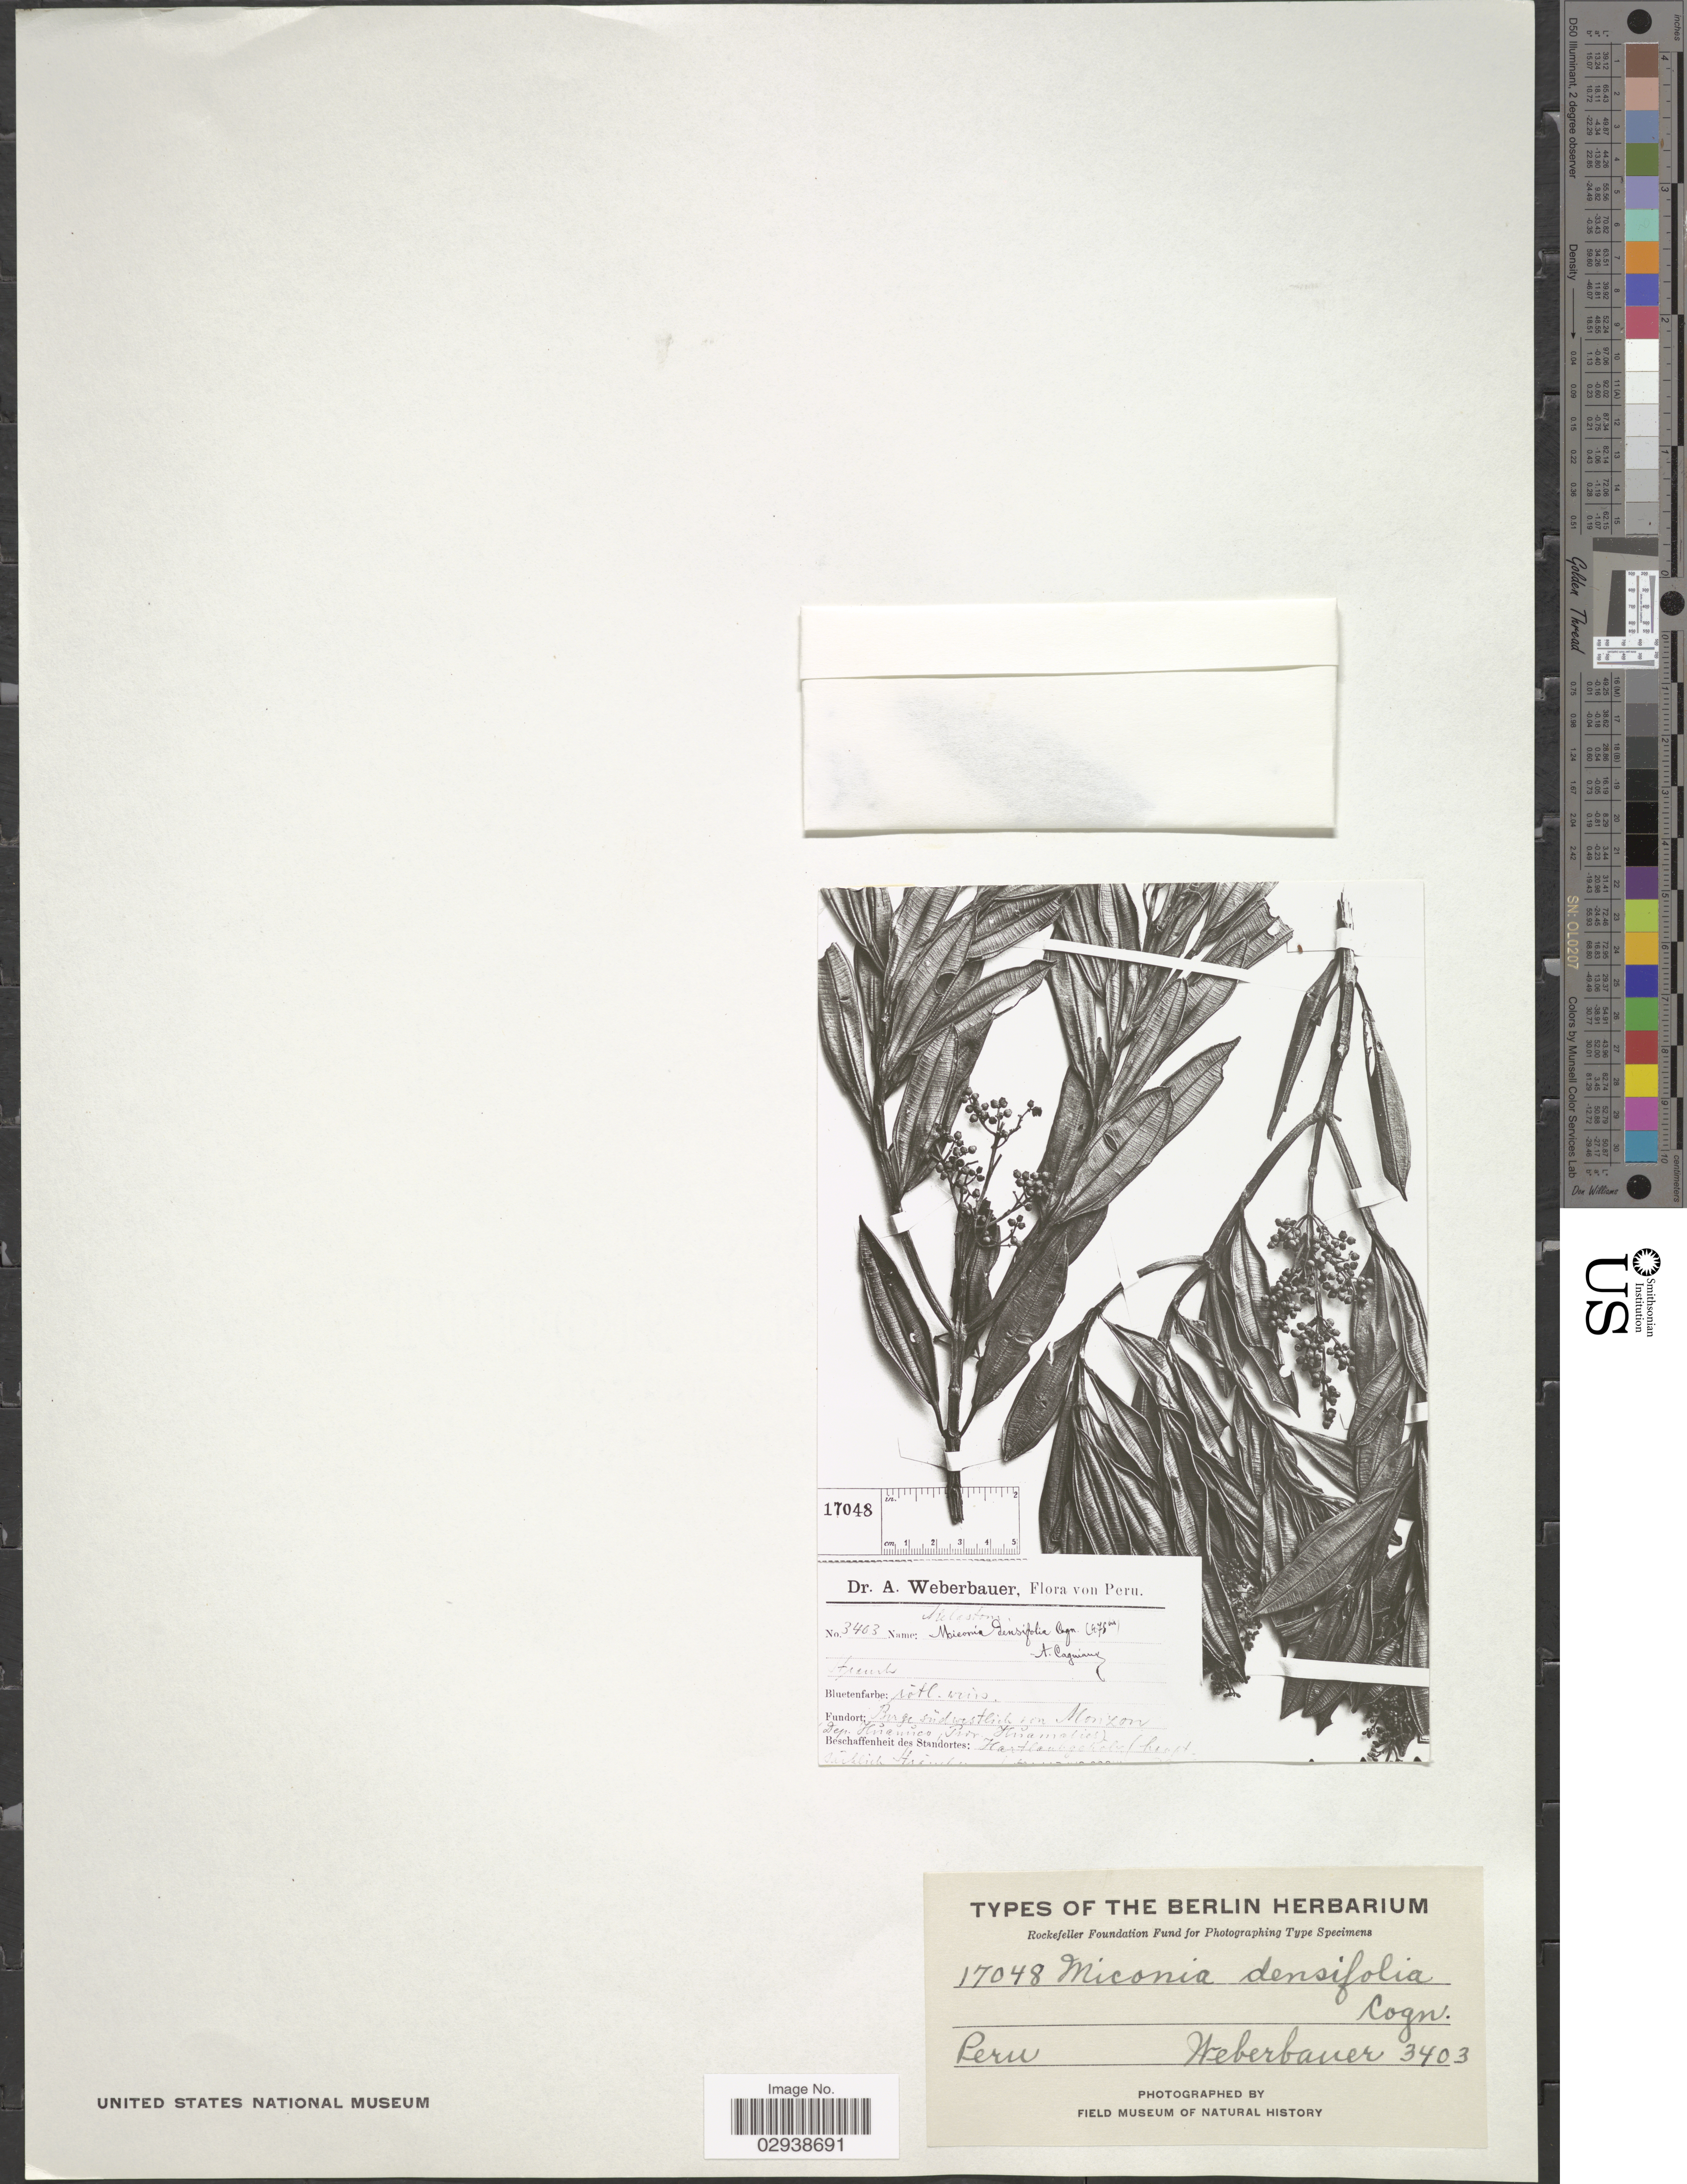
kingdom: Plantae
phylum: Tracheophyta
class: Magnoliopsida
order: Myrtales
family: Melastomataceae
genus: Miconia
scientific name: Miconia densifolia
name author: Cogn.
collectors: A. Weberbauer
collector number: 3403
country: Peru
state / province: Huánuco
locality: Berge südwestlich von Monzon (Dep. Huánuco, Prov. Huamalies)